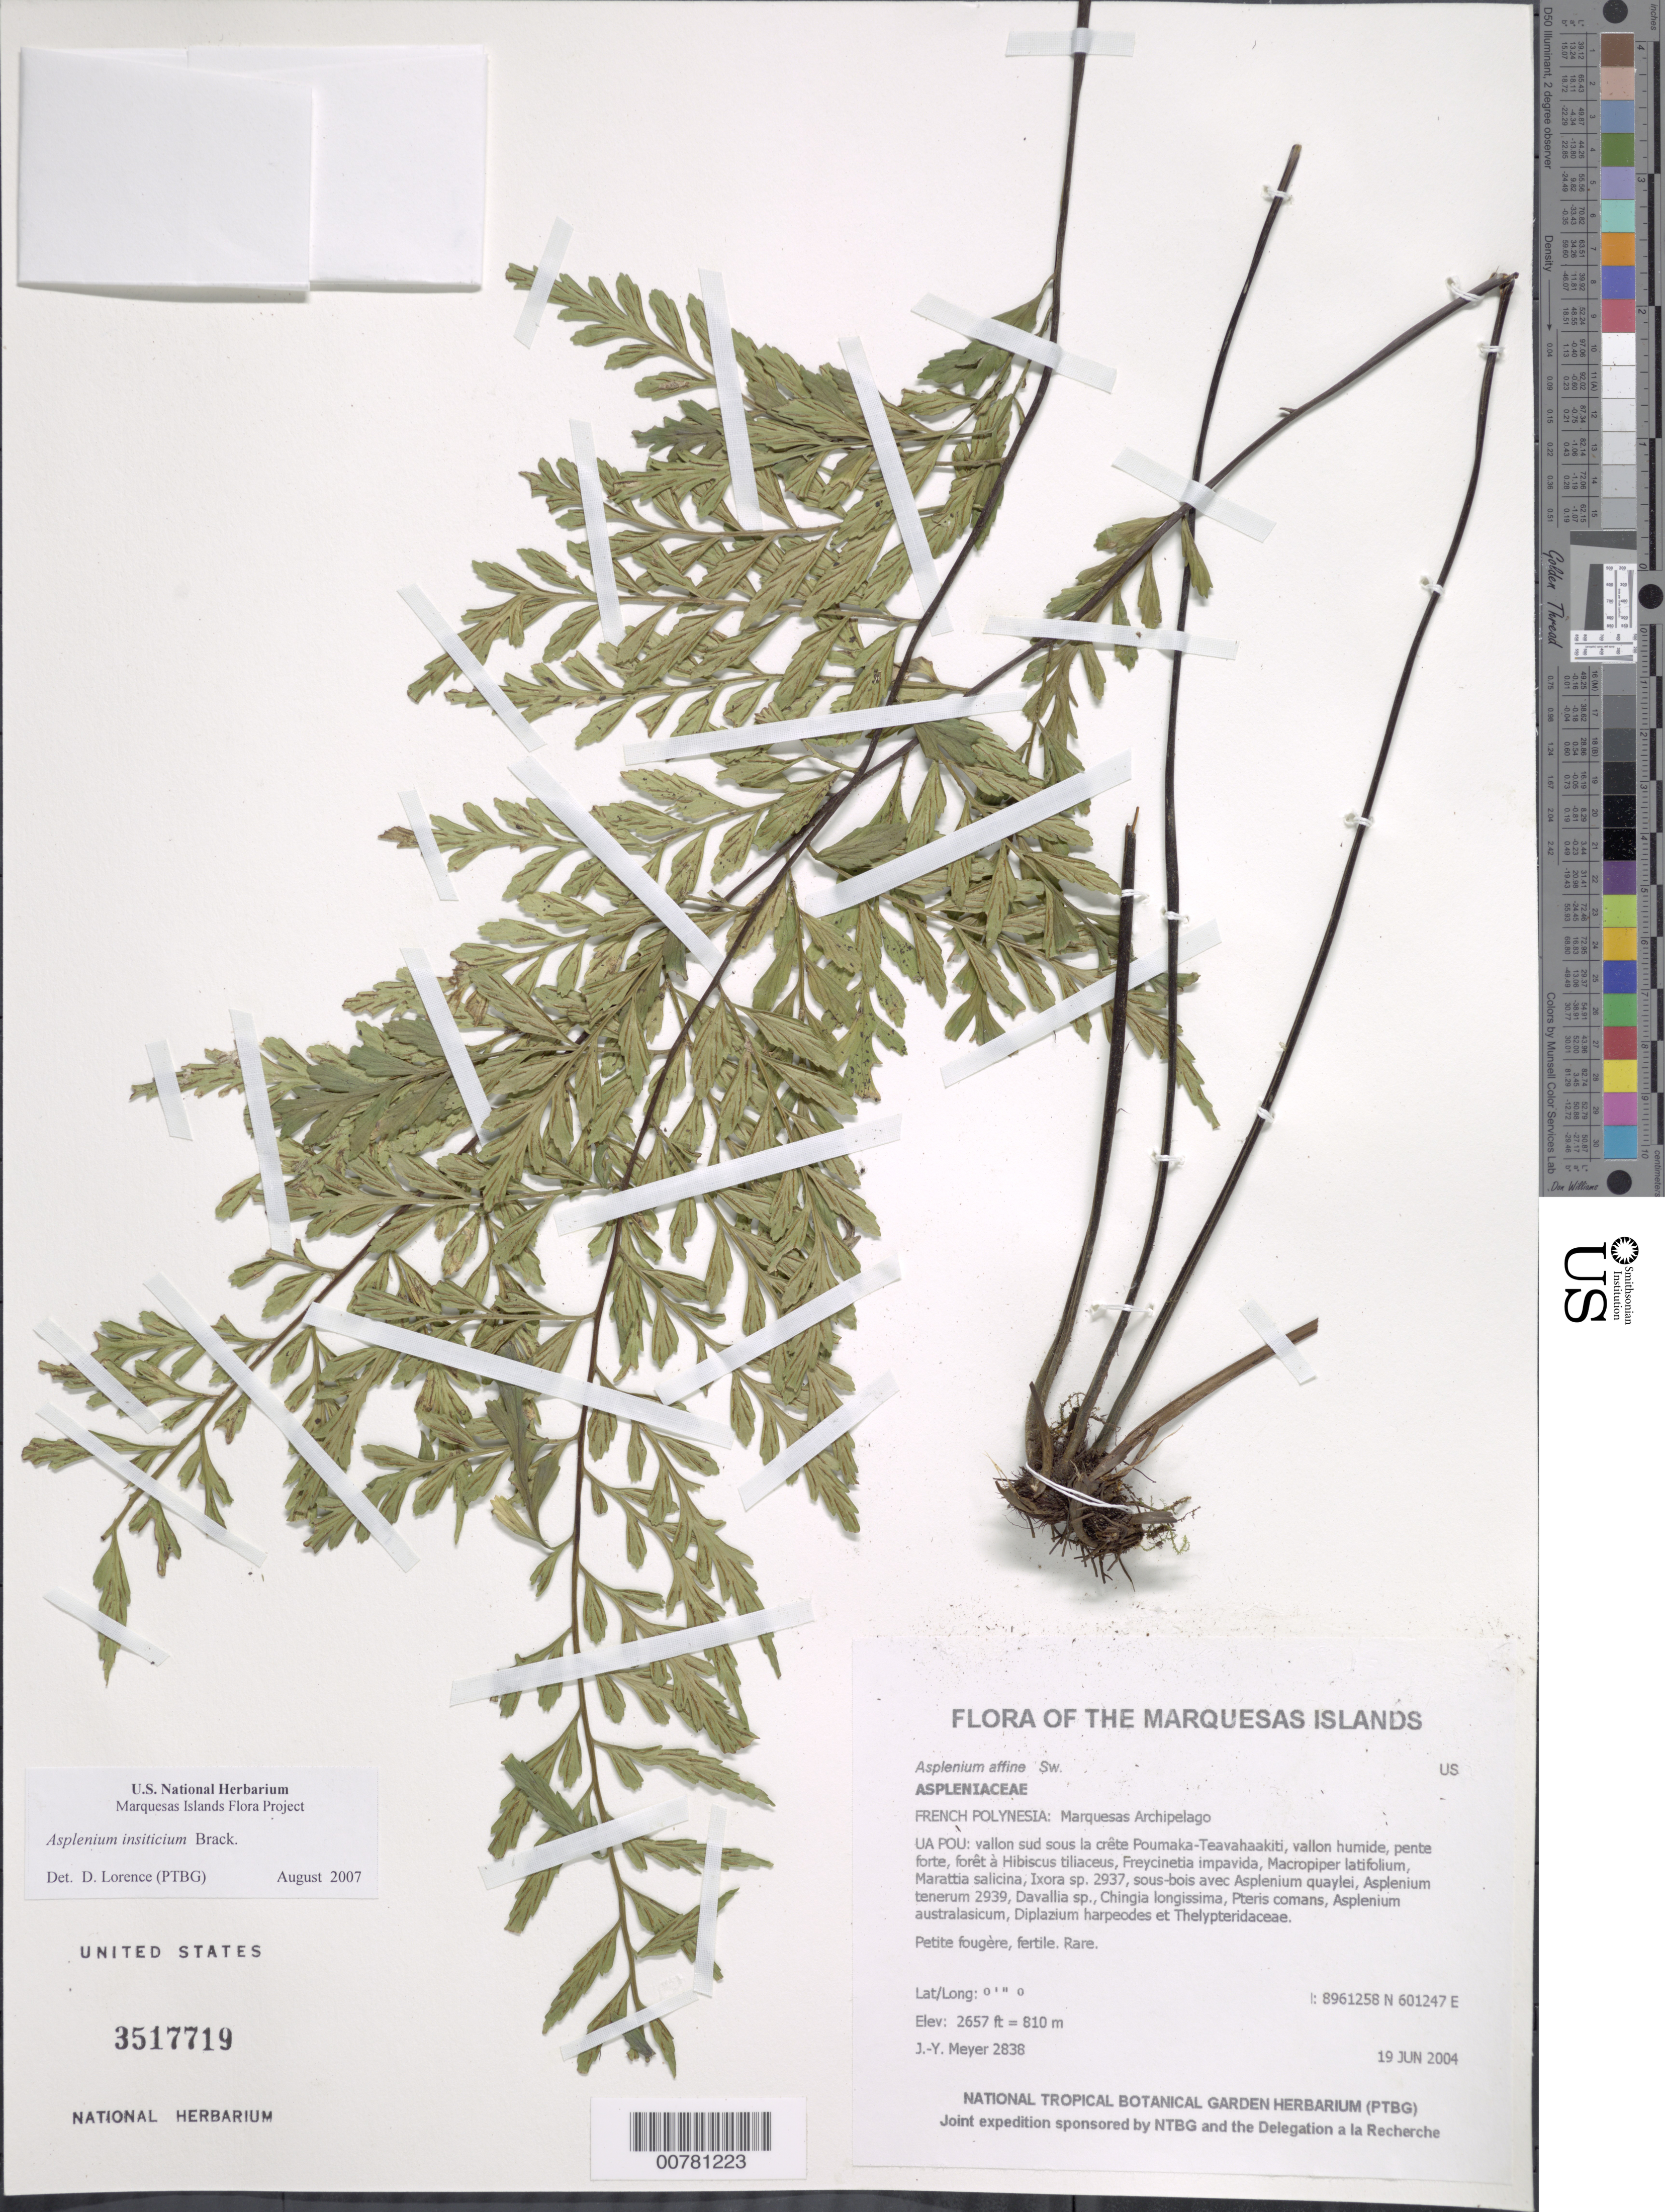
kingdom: Plantae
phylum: Tracheophyta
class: Polypodiopsida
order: Polypodiales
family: Aspleniaceae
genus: Asplenium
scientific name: Asplenium insiticium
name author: Brack. in Wilkes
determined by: Lorence, David H., (PTBG), National Tropical Botanical Garden (UNITED STATES)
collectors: J.-Y. Meyer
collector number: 2838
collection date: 2004-06-19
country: French Polynesia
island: Ua Pou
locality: Vallon sud sous la crete Poumaka-Teavahaakiti, vallon humide, pente forte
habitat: Foret a Hibiscus tiliaceus, Freycinetia impavida, Macropiper latifolium, Marattia salicina, Ixora sp. 2937,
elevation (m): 810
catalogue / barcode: US 3517719